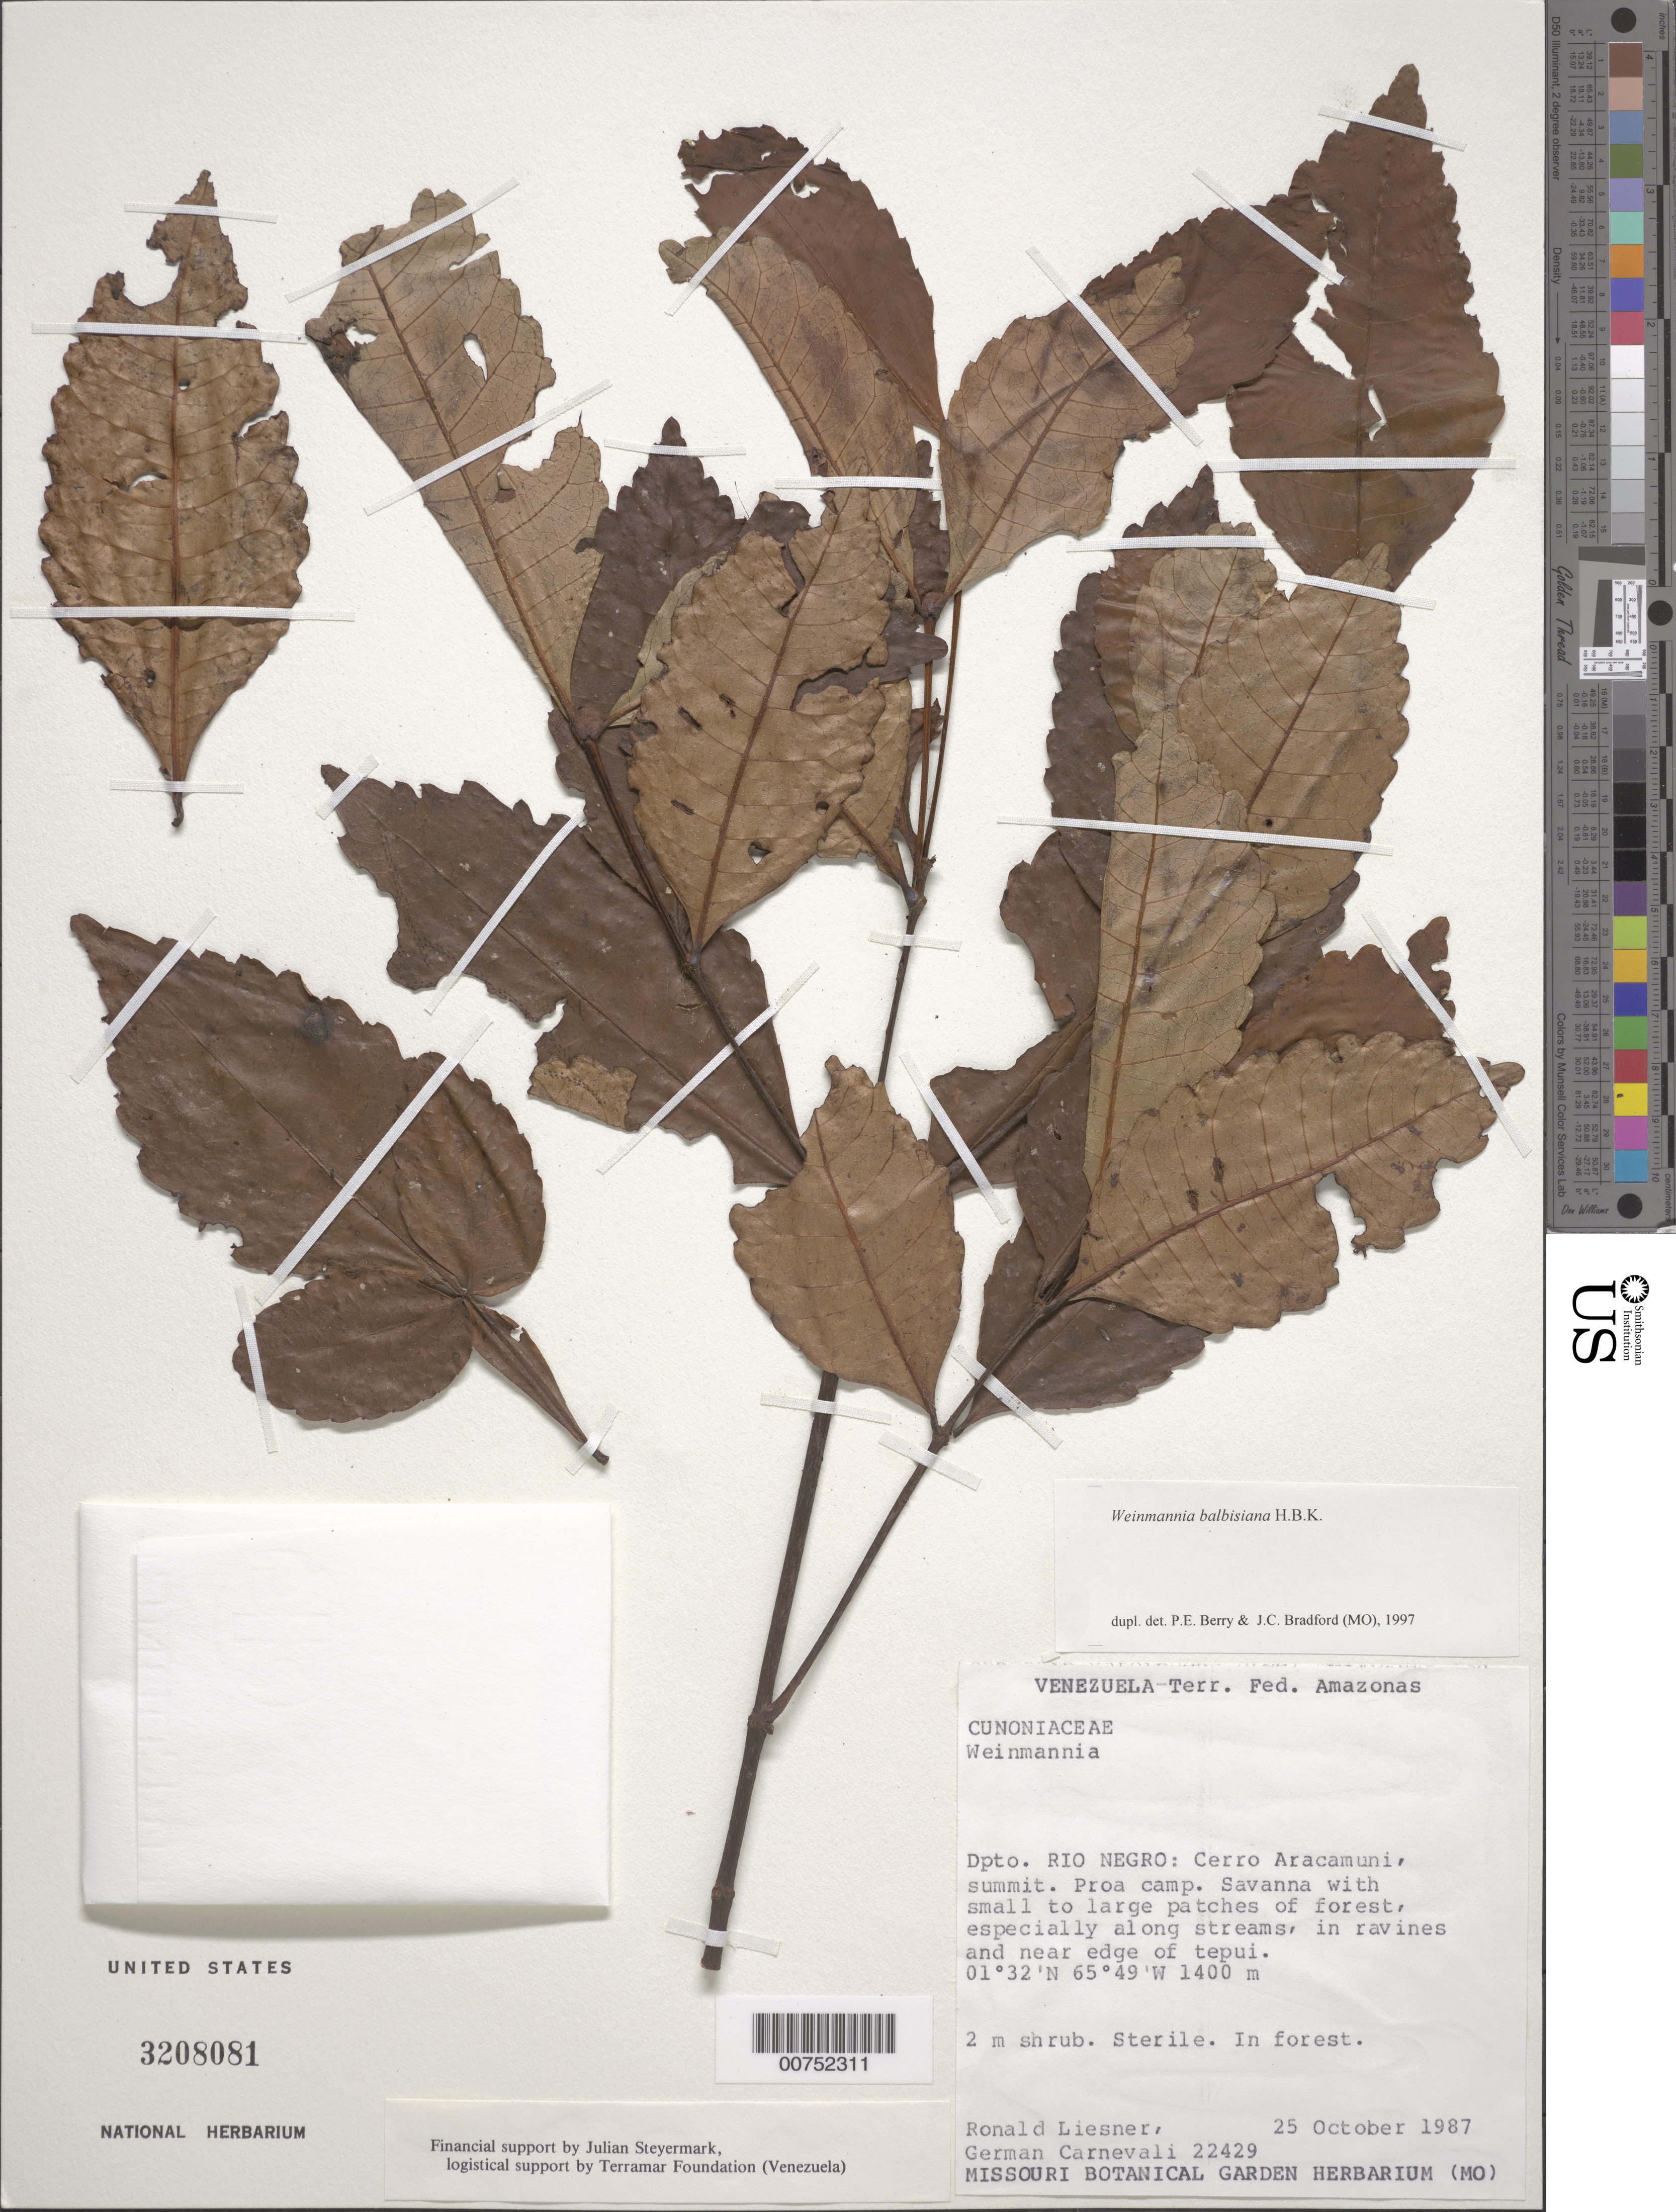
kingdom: Plantae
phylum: Tracheophyta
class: Magnoliopsida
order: Oxalidales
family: Cunoniaceae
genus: Weinmannia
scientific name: Weinmannia balbisiana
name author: Kunth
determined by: Berry, P. E.; Bradford, J. C.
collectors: R. L. Liesner & G. Carnevali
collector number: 22429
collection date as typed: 25-Oct-87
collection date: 1987-10-25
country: Venezuela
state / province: Amazonas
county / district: Río Negro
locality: Cerro Aracamuni, summit; Proa camp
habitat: Forest. Savanna with small to large patches of forest, especially along streams, in ravines, and near edge of tepui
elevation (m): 1400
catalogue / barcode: US 3208081